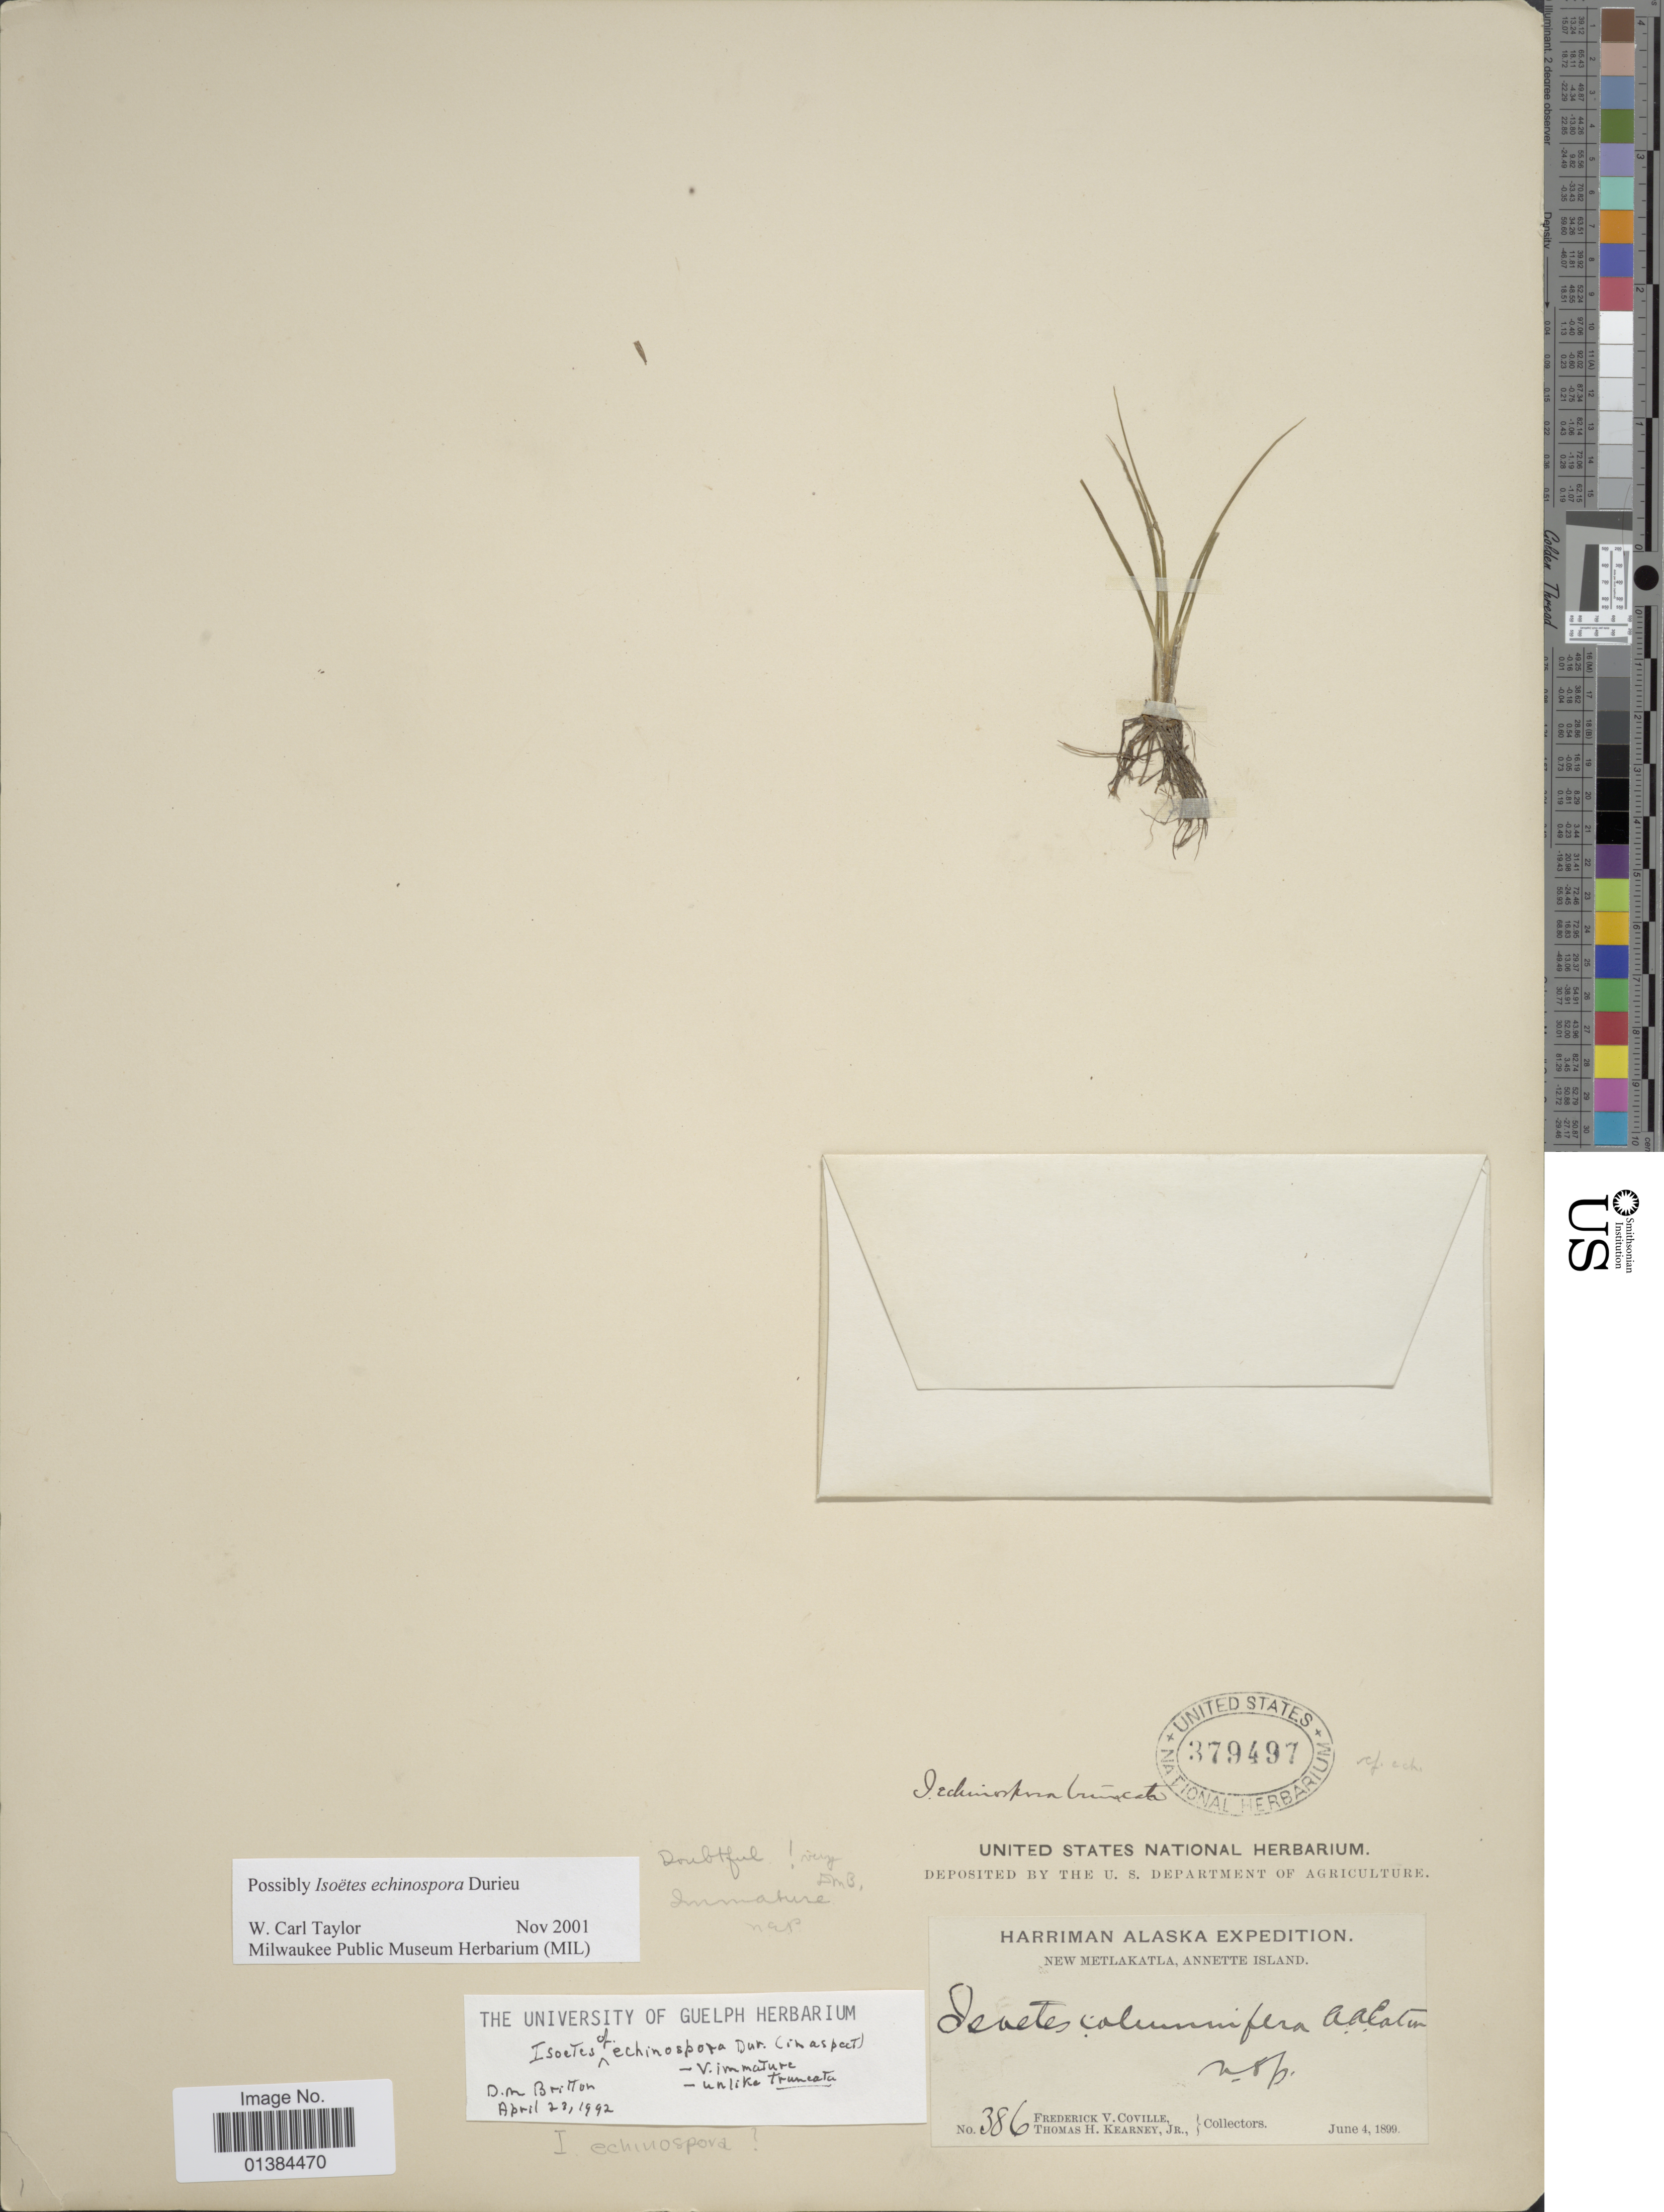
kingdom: Plantae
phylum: Tracheophyta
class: Lycopodiopsida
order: Isoetales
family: Isoetaceae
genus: Isoetes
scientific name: Isoetes echinospora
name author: Durieu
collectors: F. V. Coville & T. H. Kearney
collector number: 386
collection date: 1899-06-04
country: United States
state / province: Alaska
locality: New Metlakatla, Annette Island.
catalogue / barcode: US 379497